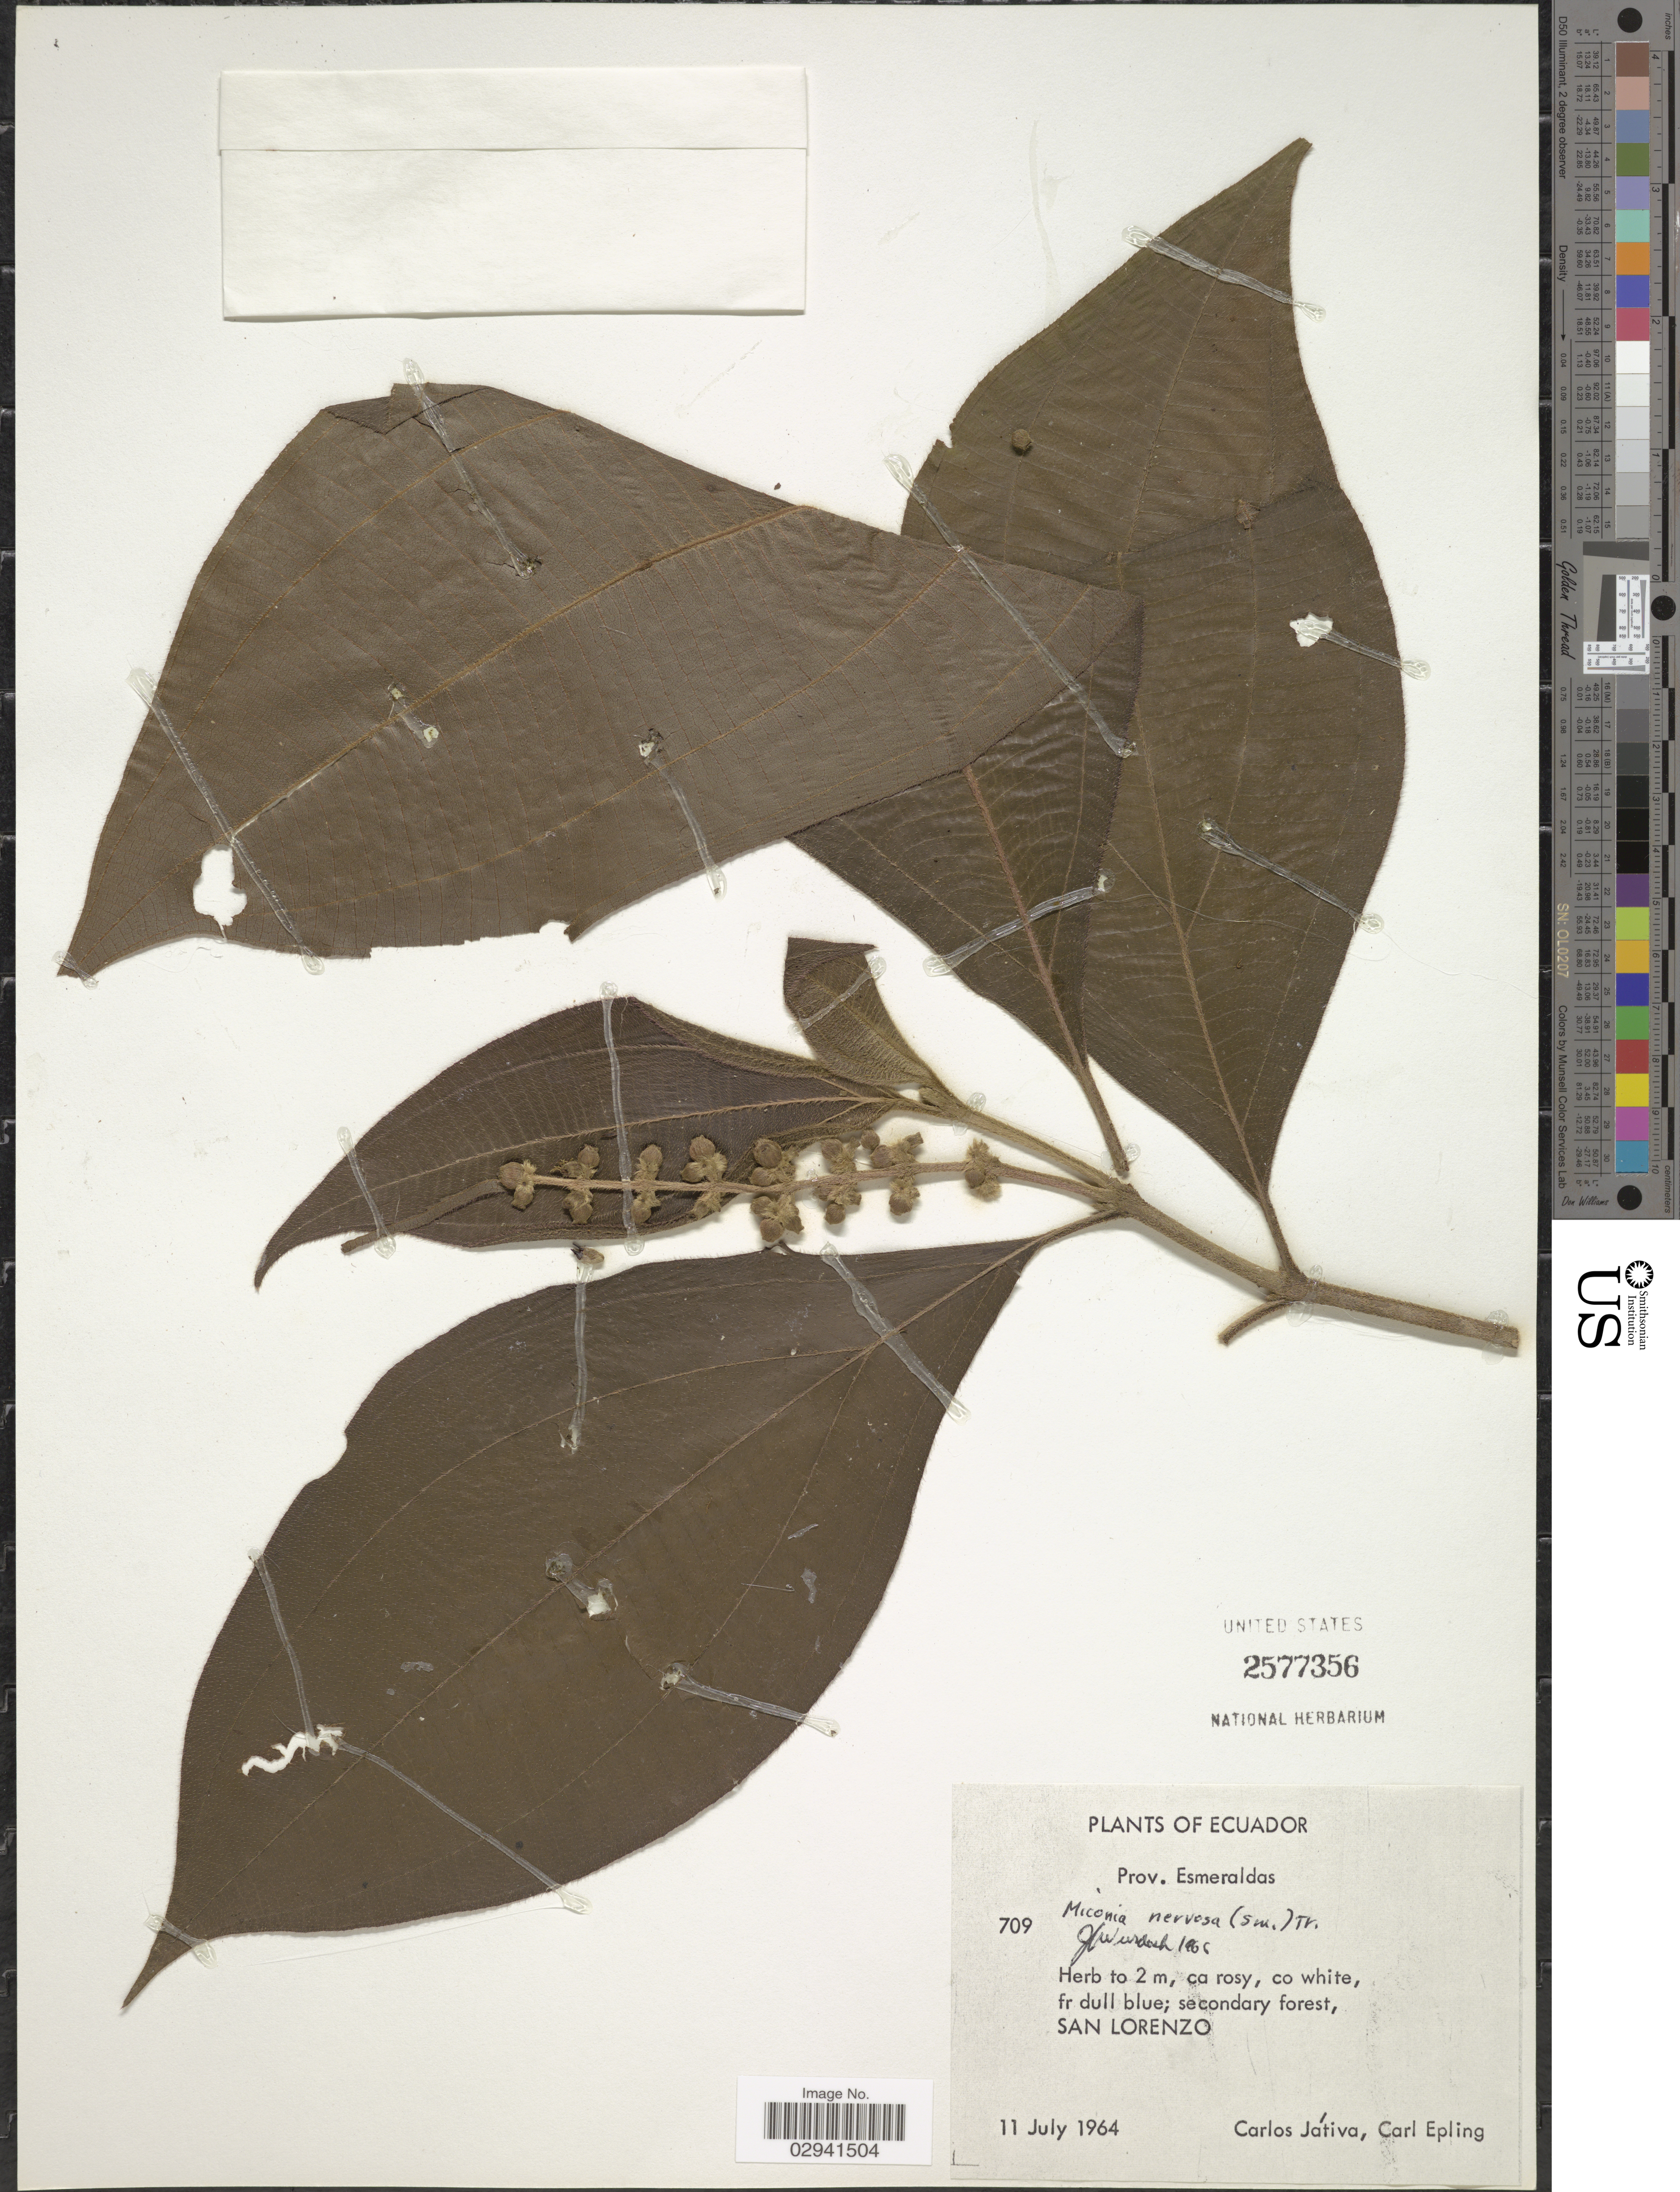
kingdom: Plantae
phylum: Tracheophyta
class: Magnoliopsida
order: Myrtales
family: Melastomataceae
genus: Miconia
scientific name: Miconia nervosa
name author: (Sm.) Triana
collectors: C. D. Játiva & C. C. Epling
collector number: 709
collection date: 1964-07-11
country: Ecuador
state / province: Esmeraldas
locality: San Lorenzo.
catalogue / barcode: US 2577356